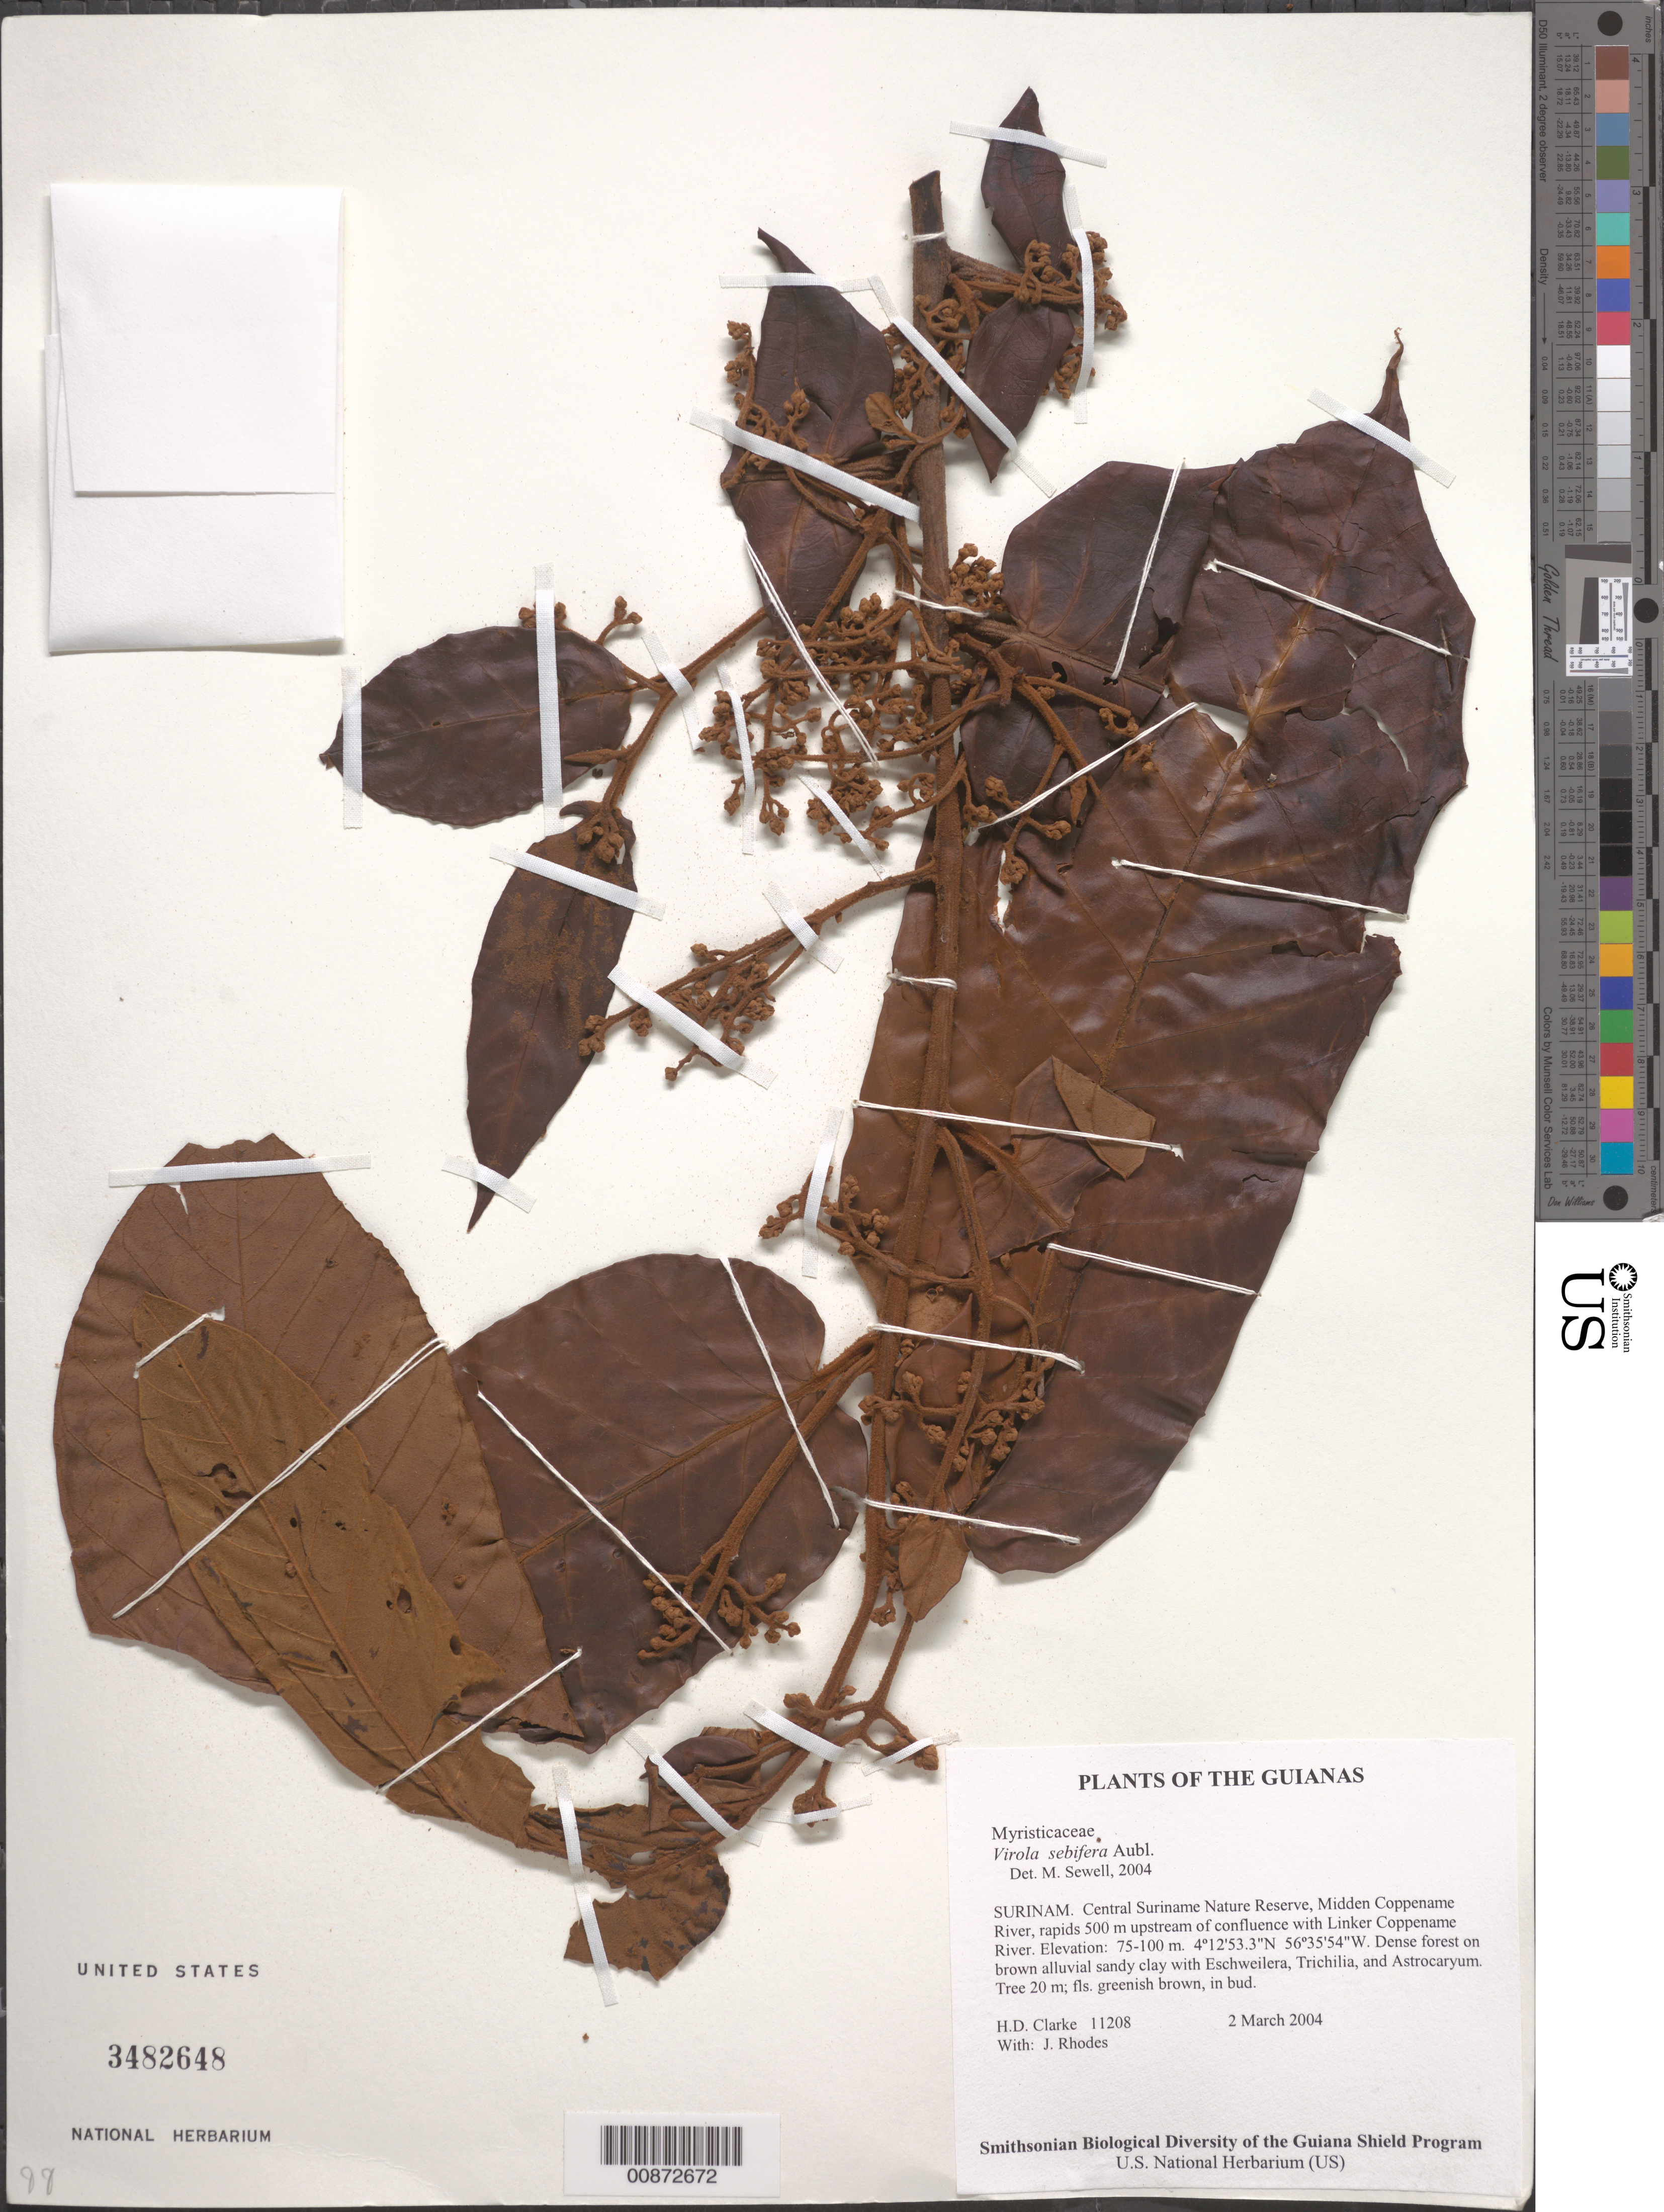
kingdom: Plantae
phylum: Tracheophyta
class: Magnoliopsida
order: Magnoliales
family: Myristicaceae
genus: Virola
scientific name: Virola sebifera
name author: Aubl.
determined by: Sewell, M.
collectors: H. D. Clarke & J. Rhodes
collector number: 11208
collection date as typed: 2 March 2004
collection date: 2004-03-02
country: Suriname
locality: Central Suriname Nature Reserve, Midden Coppename River, rapids 500 m upstream of confluence with Linker Coppename River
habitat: Dense forest on brown alluvial sandy clay with Eschweilera, Trichilia, and Astrocaryum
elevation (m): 75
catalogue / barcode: US 3482648